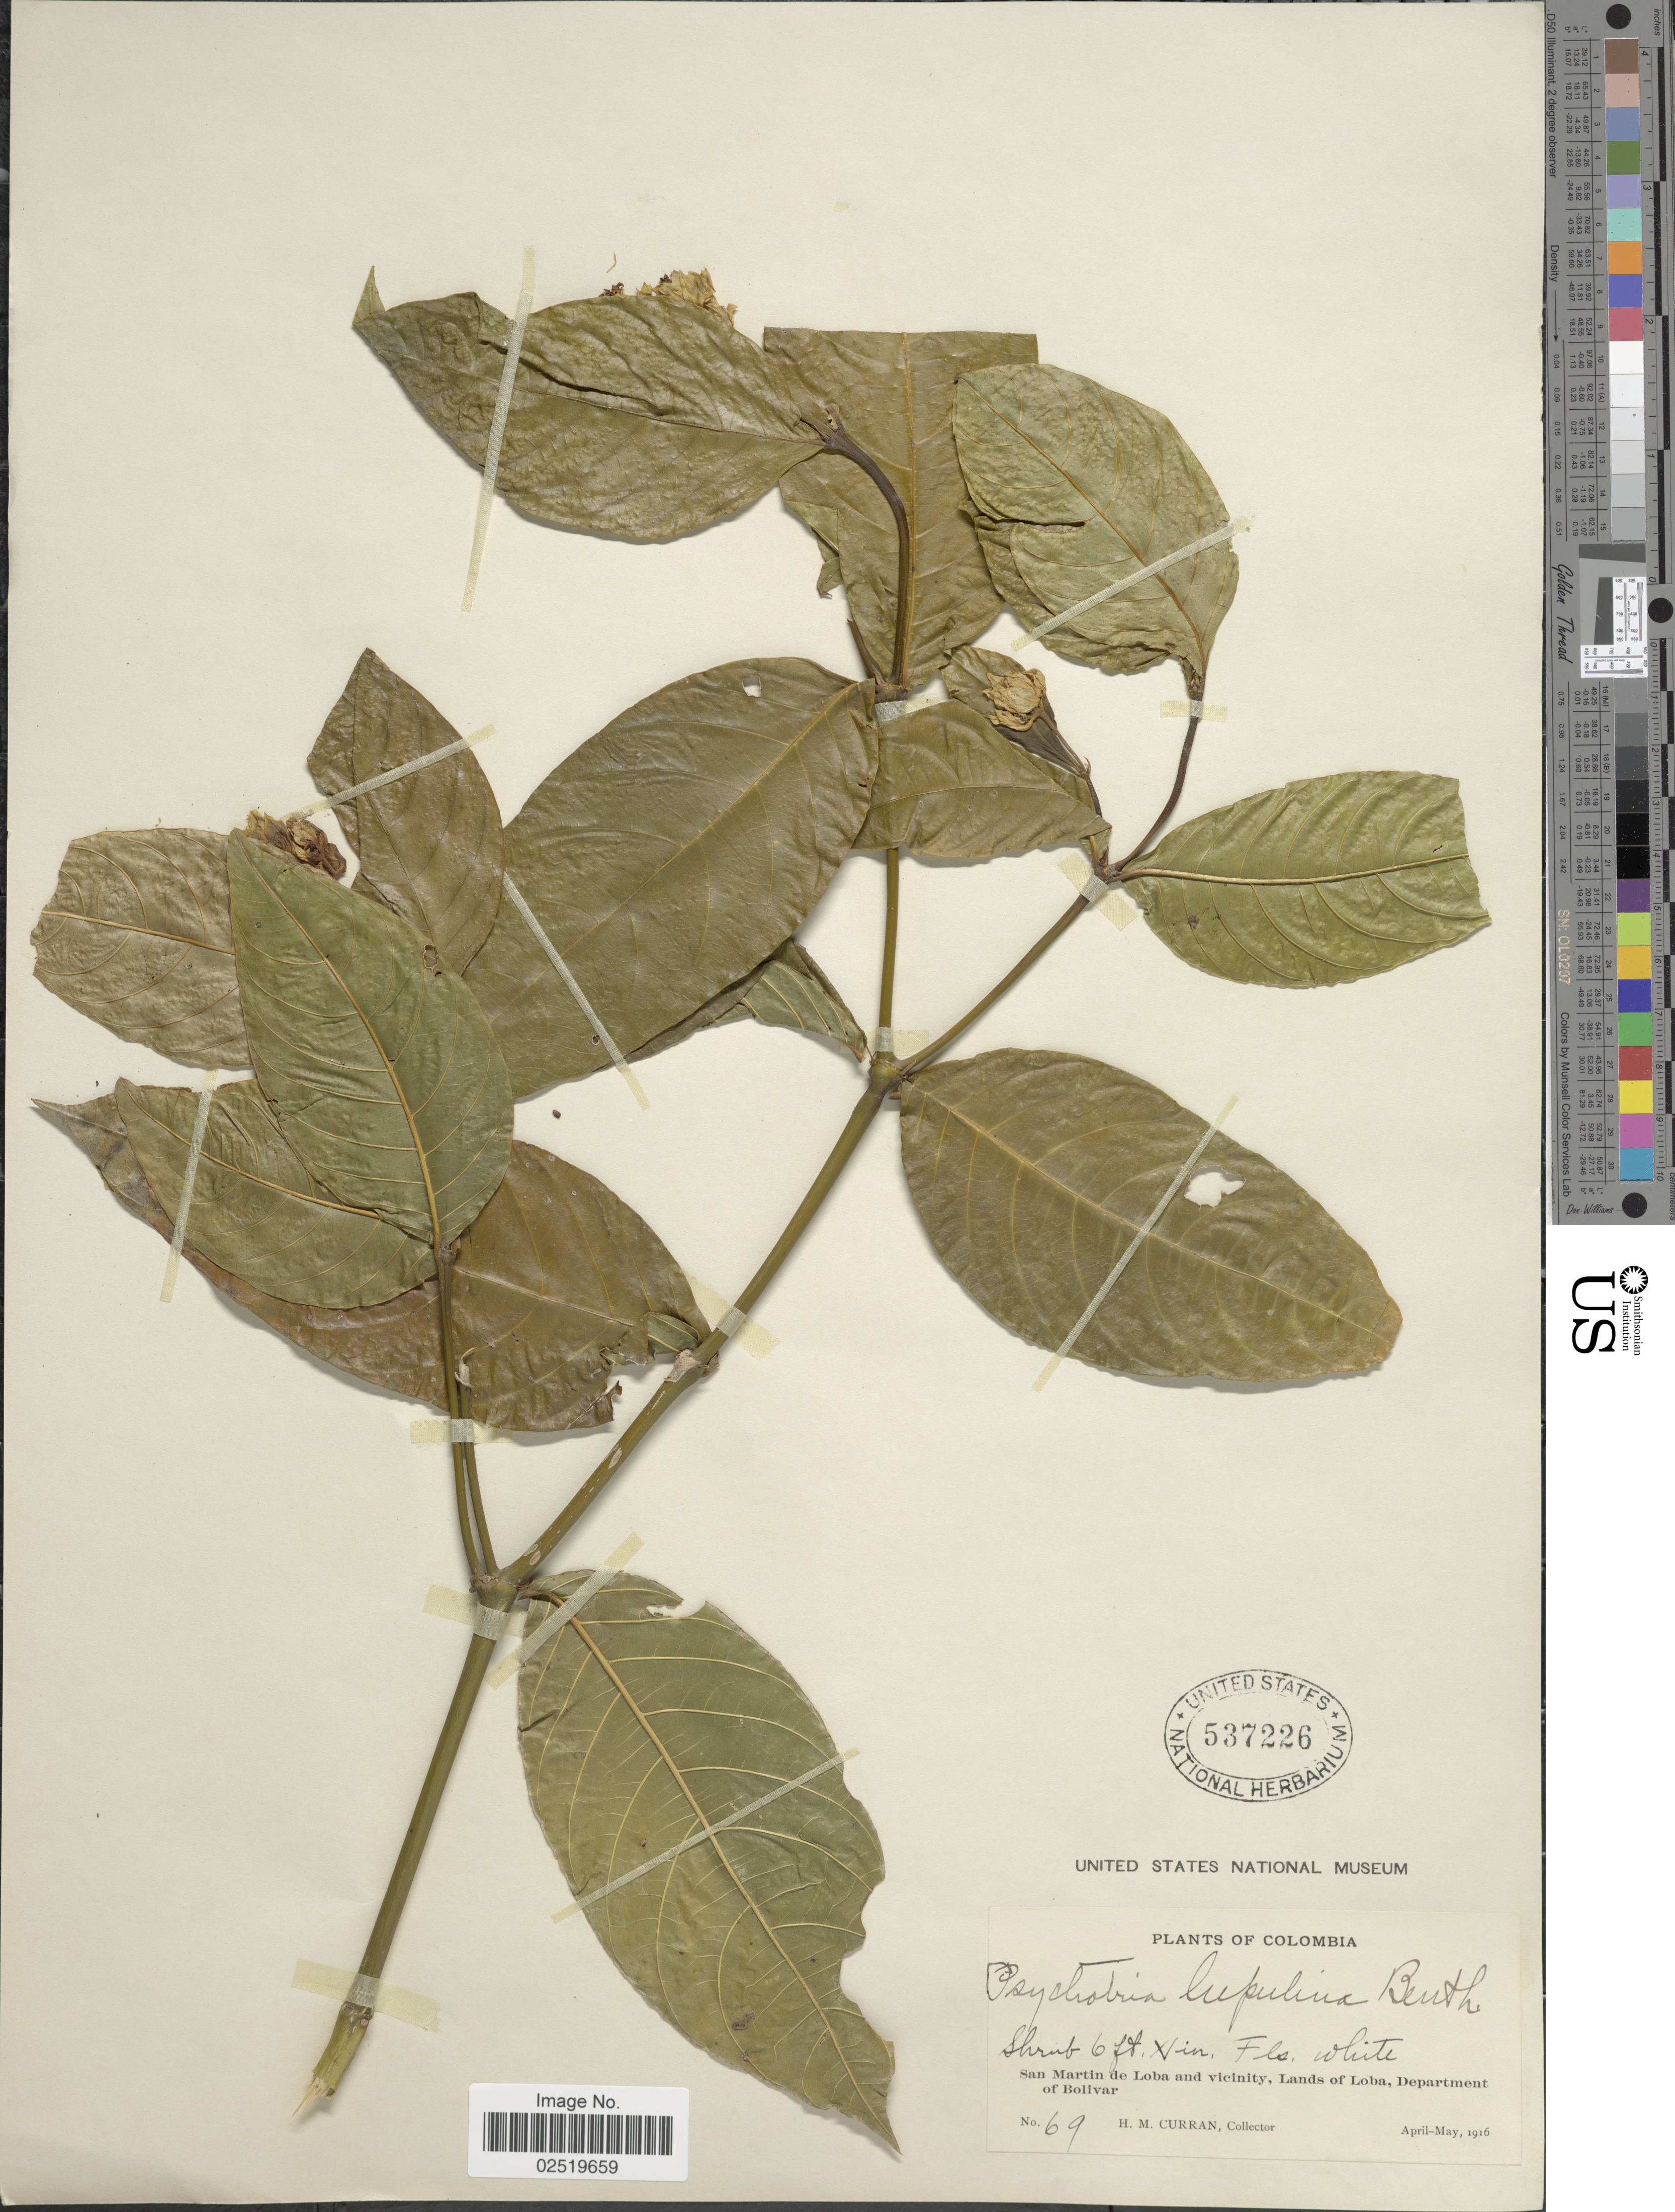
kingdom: Plantae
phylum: Tracheophyta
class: Magnoliopsida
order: Gentianales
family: Rubiaceae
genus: Psychotria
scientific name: Psychotria lupulina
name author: Benth.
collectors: H. M. Curran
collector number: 69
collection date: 1916-04/1916-05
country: Colombia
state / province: Bolívar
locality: San Martin de Loba and vicinity, Lands of Loba.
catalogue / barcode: US 537226